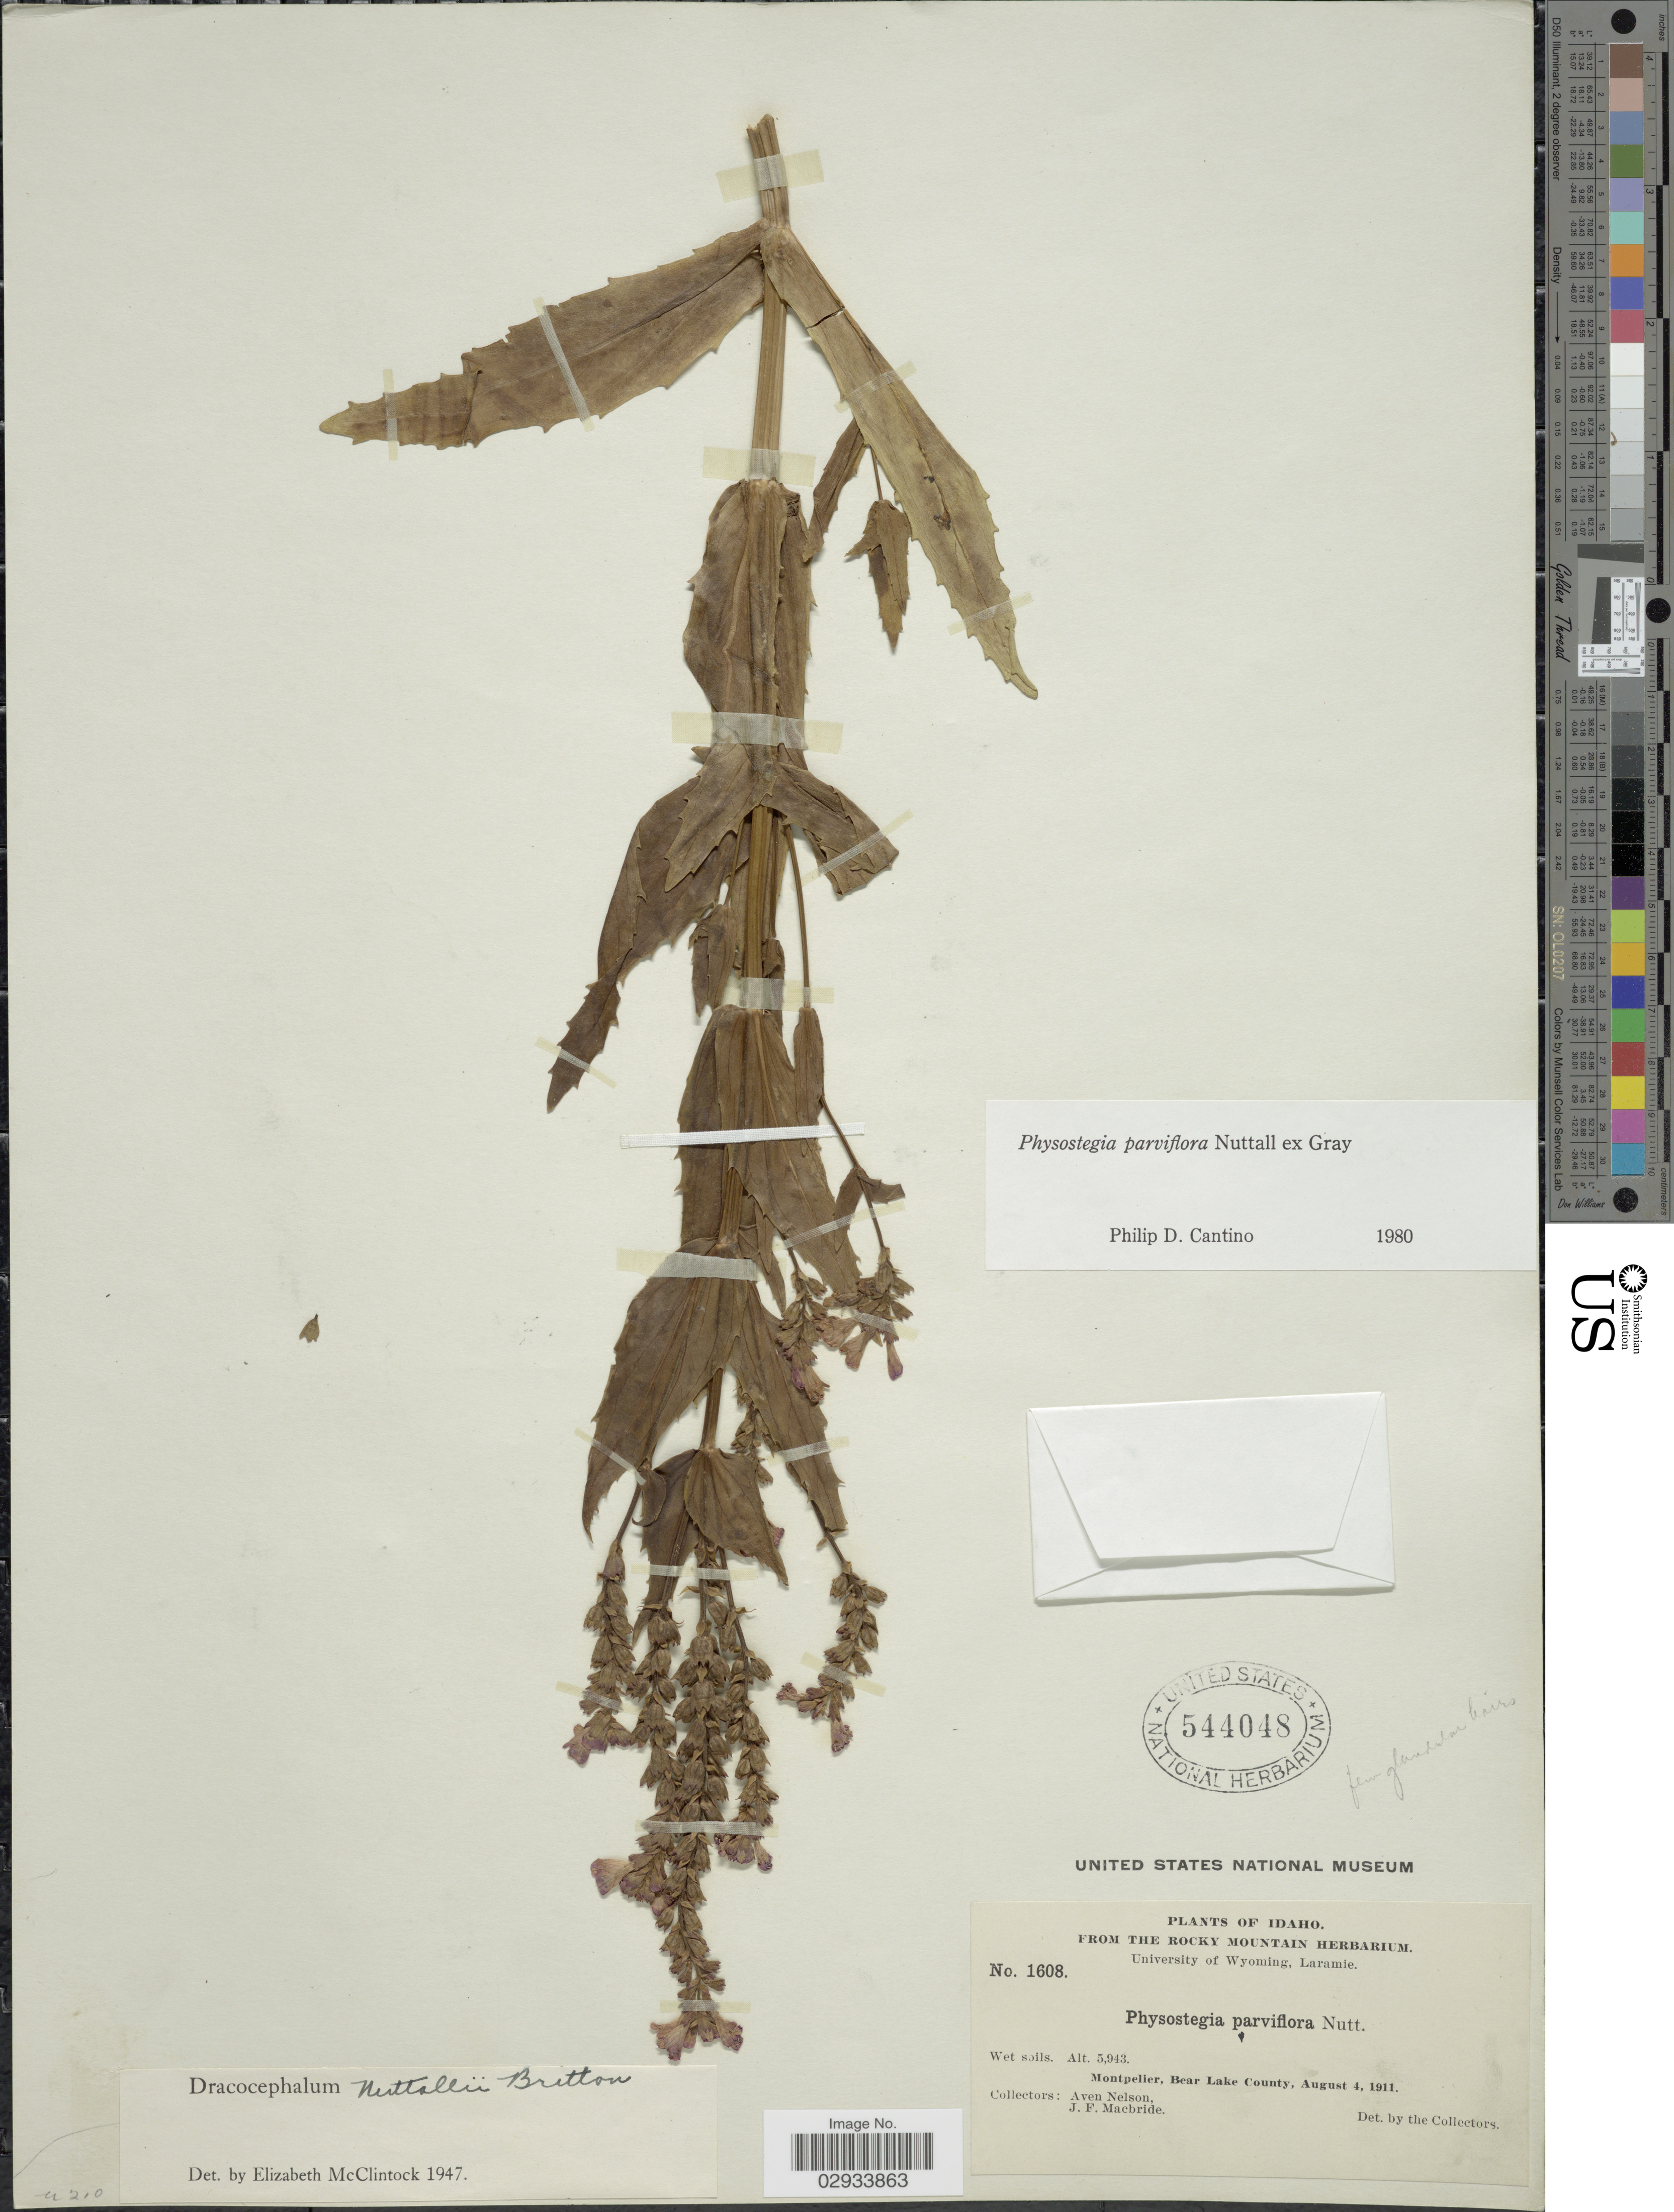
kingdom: Plantae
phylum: Tracheophyta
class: Magnoliopsida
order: Lamiales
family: Lamiaceae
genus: Physostegia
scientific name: Physostegia parviflora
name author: Nutt. ex A. Gray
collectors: A. Nelson & J. F. Macbride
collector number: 1608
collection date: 1911-08-04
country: United States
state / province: Idaho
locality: Montpelier, Bear Lake County.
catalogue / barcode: US 544048